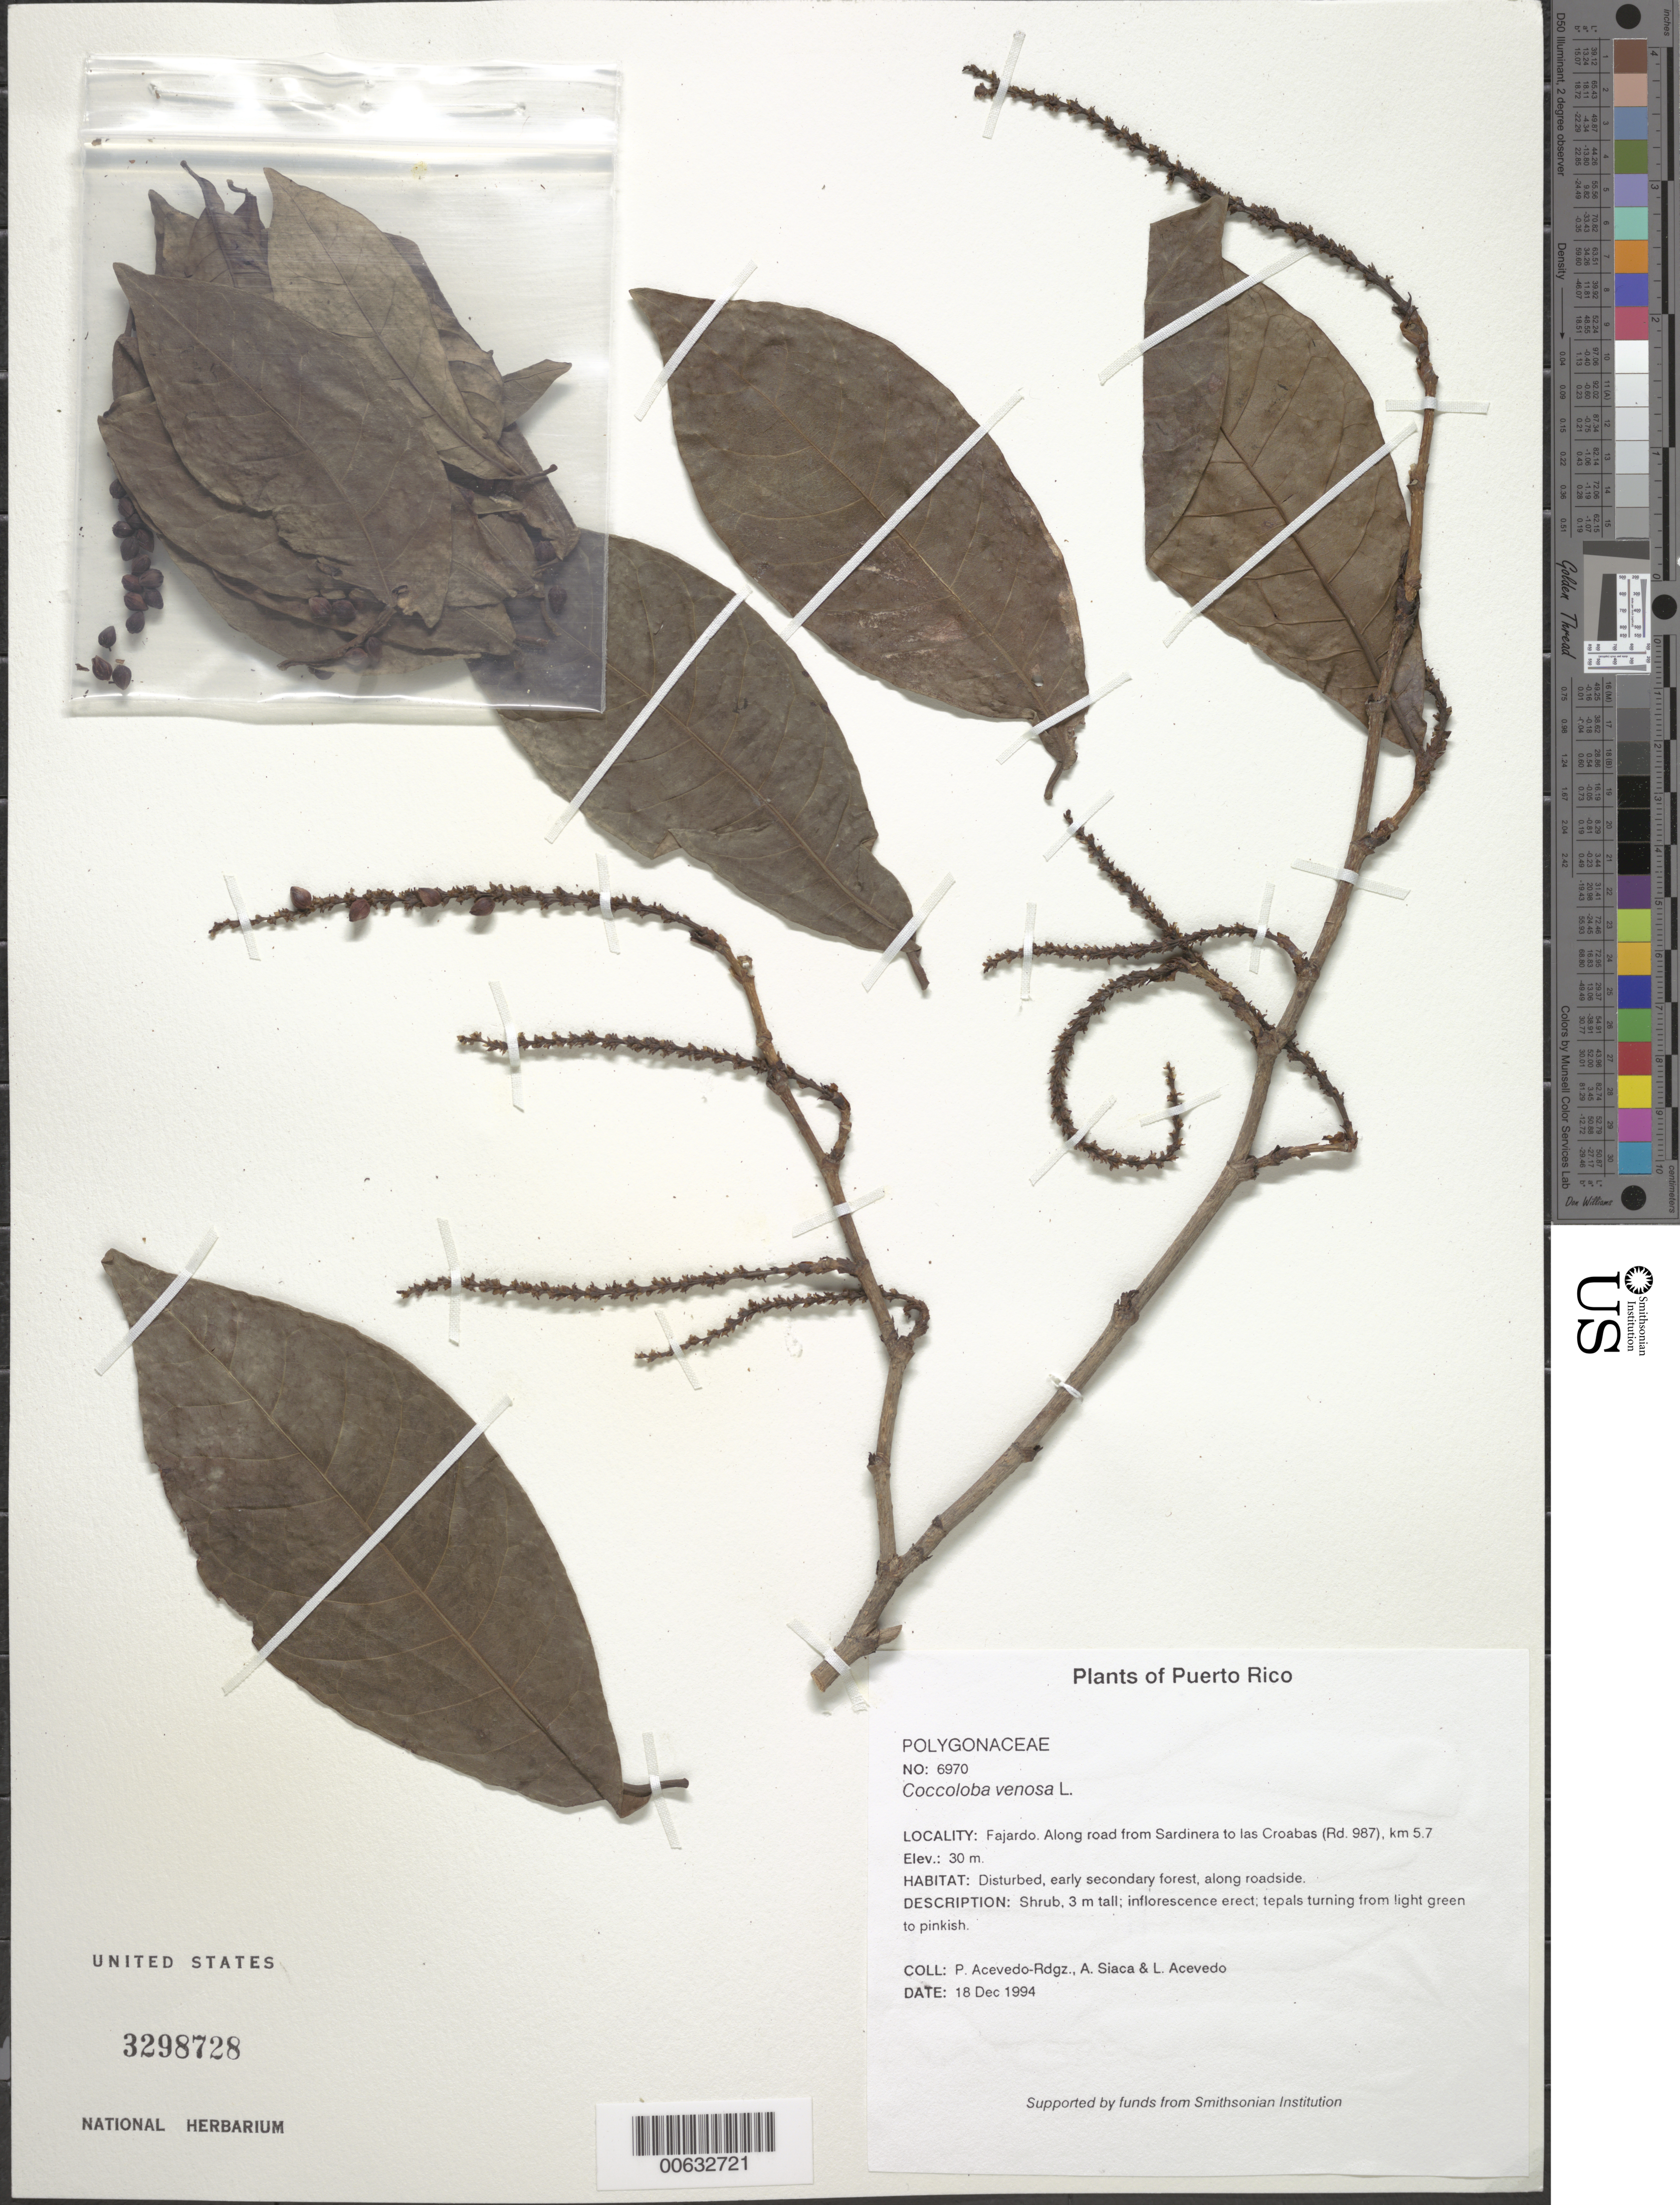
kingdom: Plantae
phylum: Tracheophyta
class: Magnoliopsida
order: Caryophyllales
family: Polygonaceae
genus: Coccoloba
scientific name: Coccoloba venosa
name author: L.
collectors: P. Acevedo-Rodr., A. Siaca & L. Acevedo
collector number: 6970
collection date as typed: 18 Dec 1994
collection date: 1994-12-18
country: Puerto Rico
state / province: Fajardo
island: Puerto Rico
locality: Fajardo; Along road from Sardinera to las Croabas (Rd. 987), km 5.7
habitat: Disturbed, early secondary forest, along roadside.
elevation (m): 30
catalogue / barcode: US 3298728